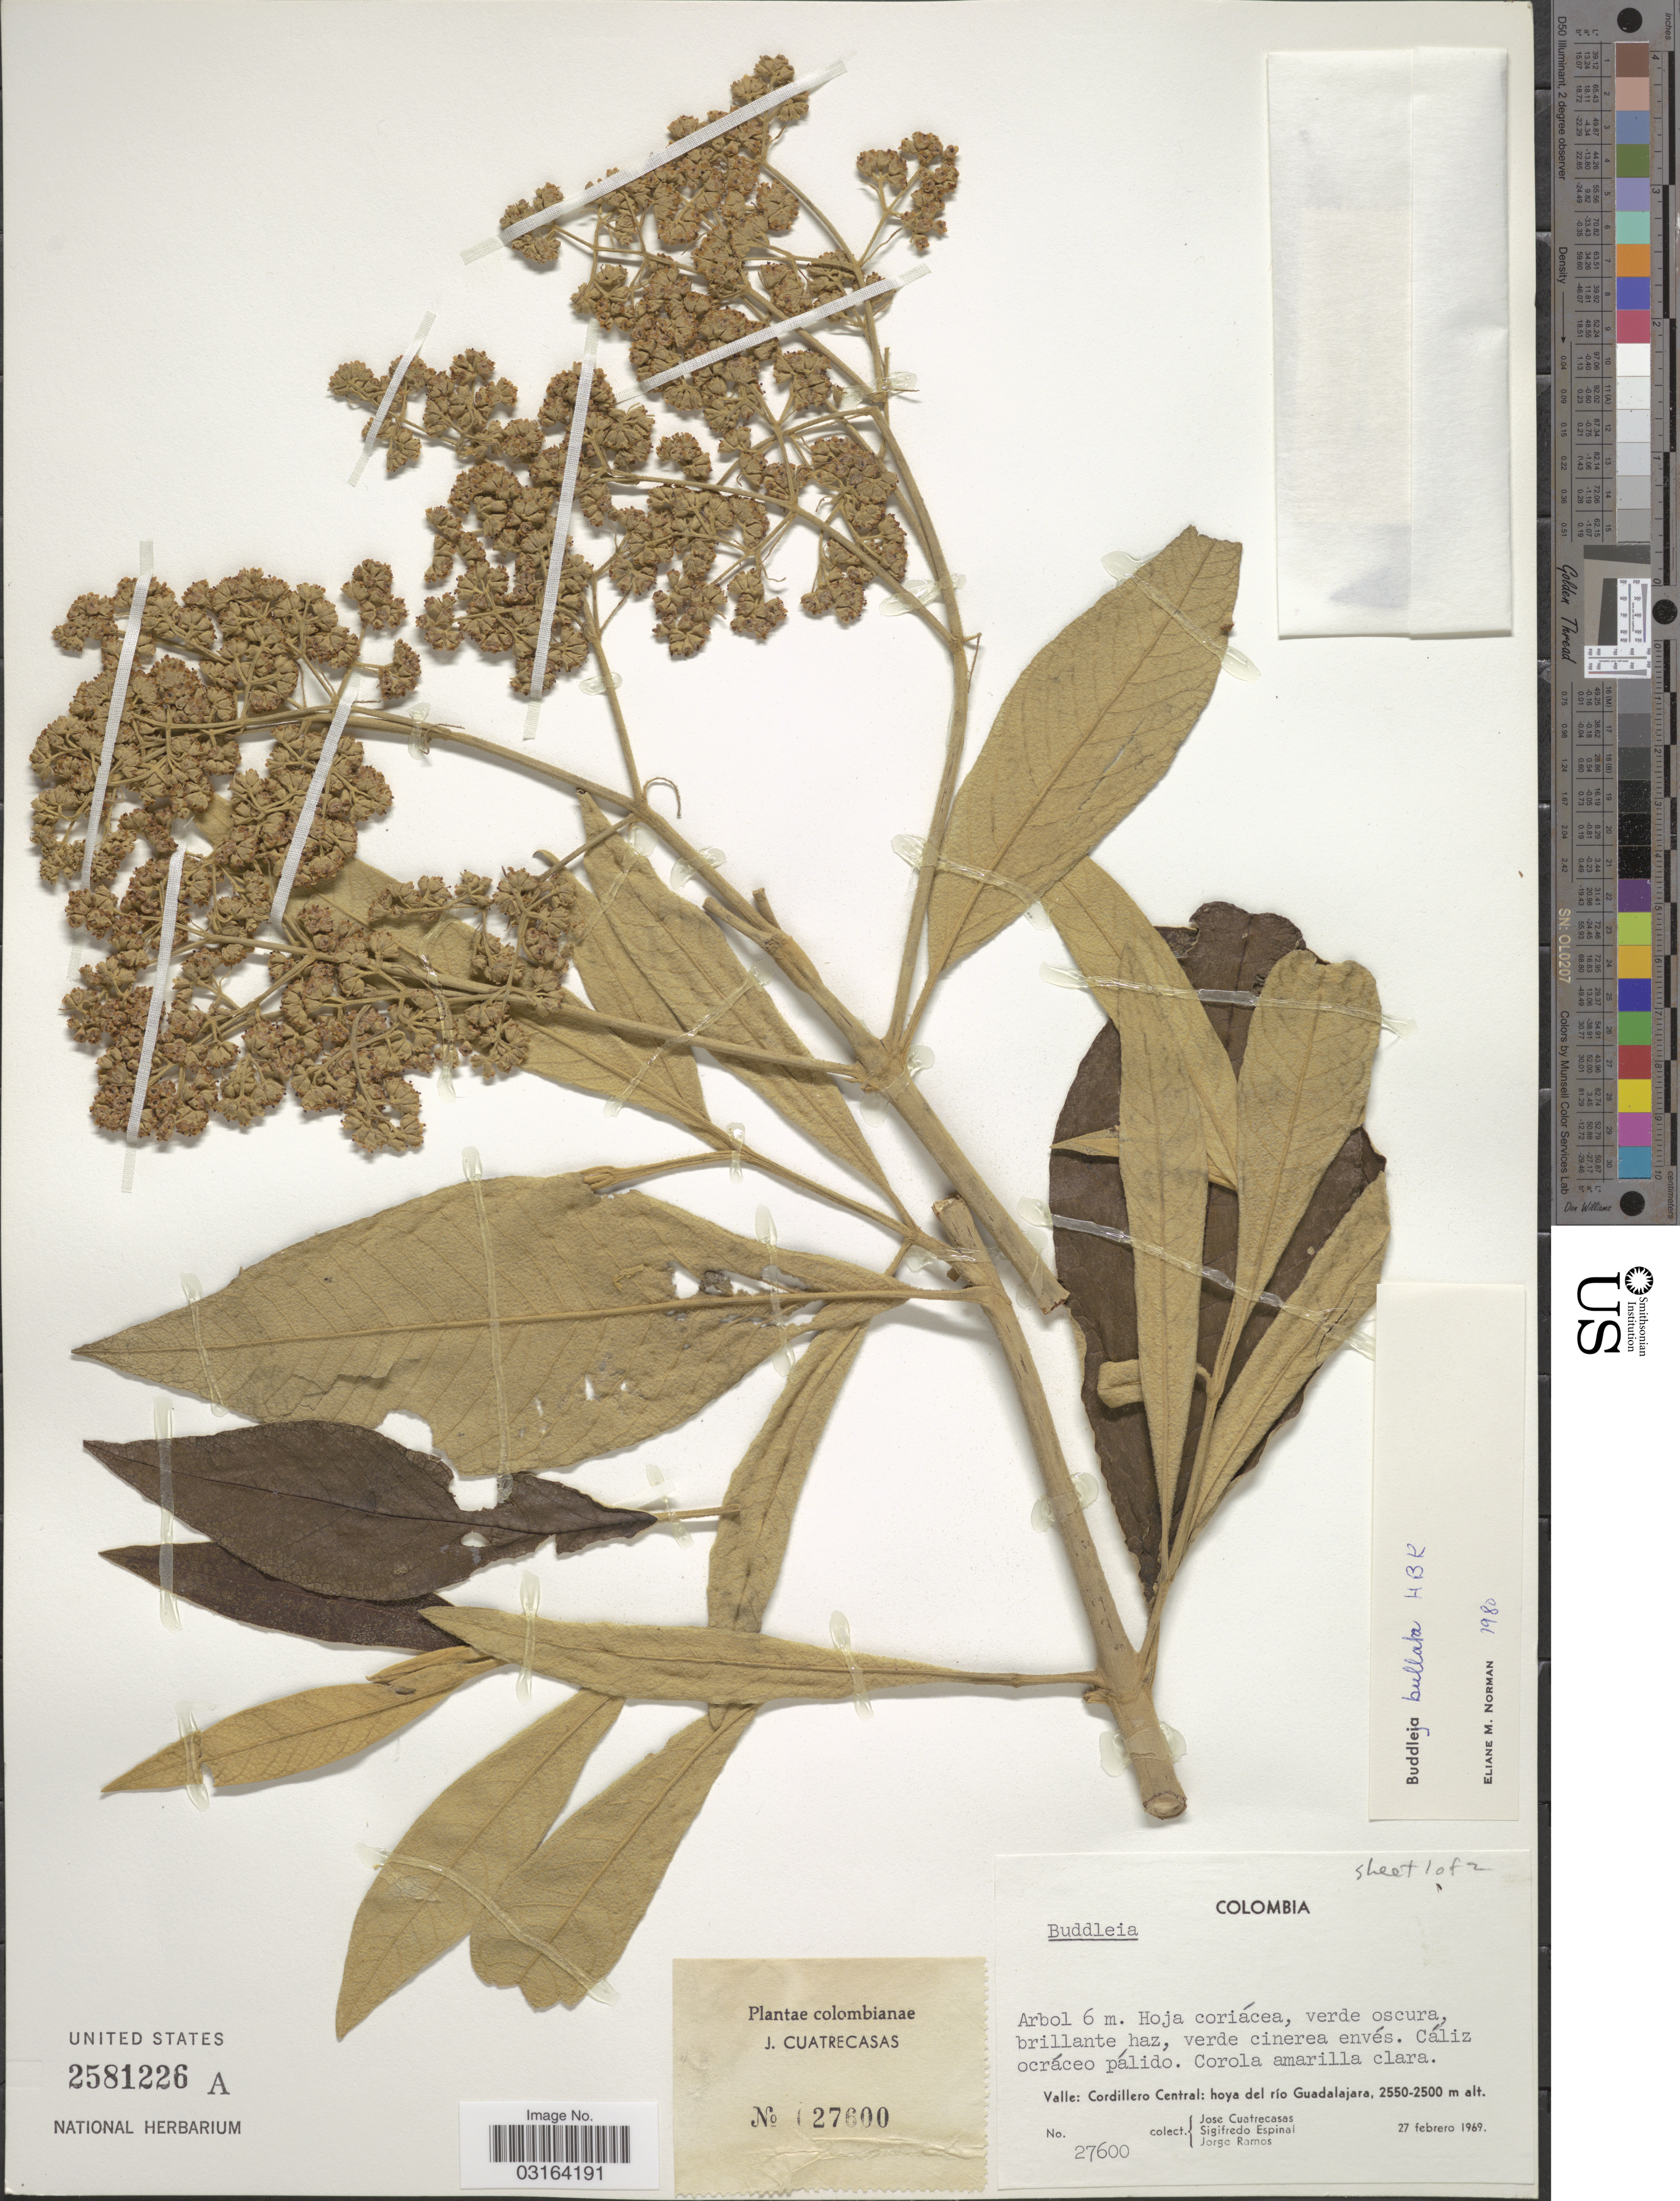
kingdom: Plantae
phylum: Tracheophyta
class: Magnoliopsida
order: Lamiales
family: Scrophulariaceae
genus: Buddleja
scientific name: Buddleja bullata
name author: Kunth in Humb. & et al.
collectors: J. Cuatrecasas, S. Espinal & J. Ramos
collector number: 27600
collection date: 1969-02-27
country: Colombia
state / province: Valle del Cauca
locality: Valle: Cordillero Central: hoya del río Guadalajara.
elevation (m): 2500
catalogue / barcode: US 2581226A